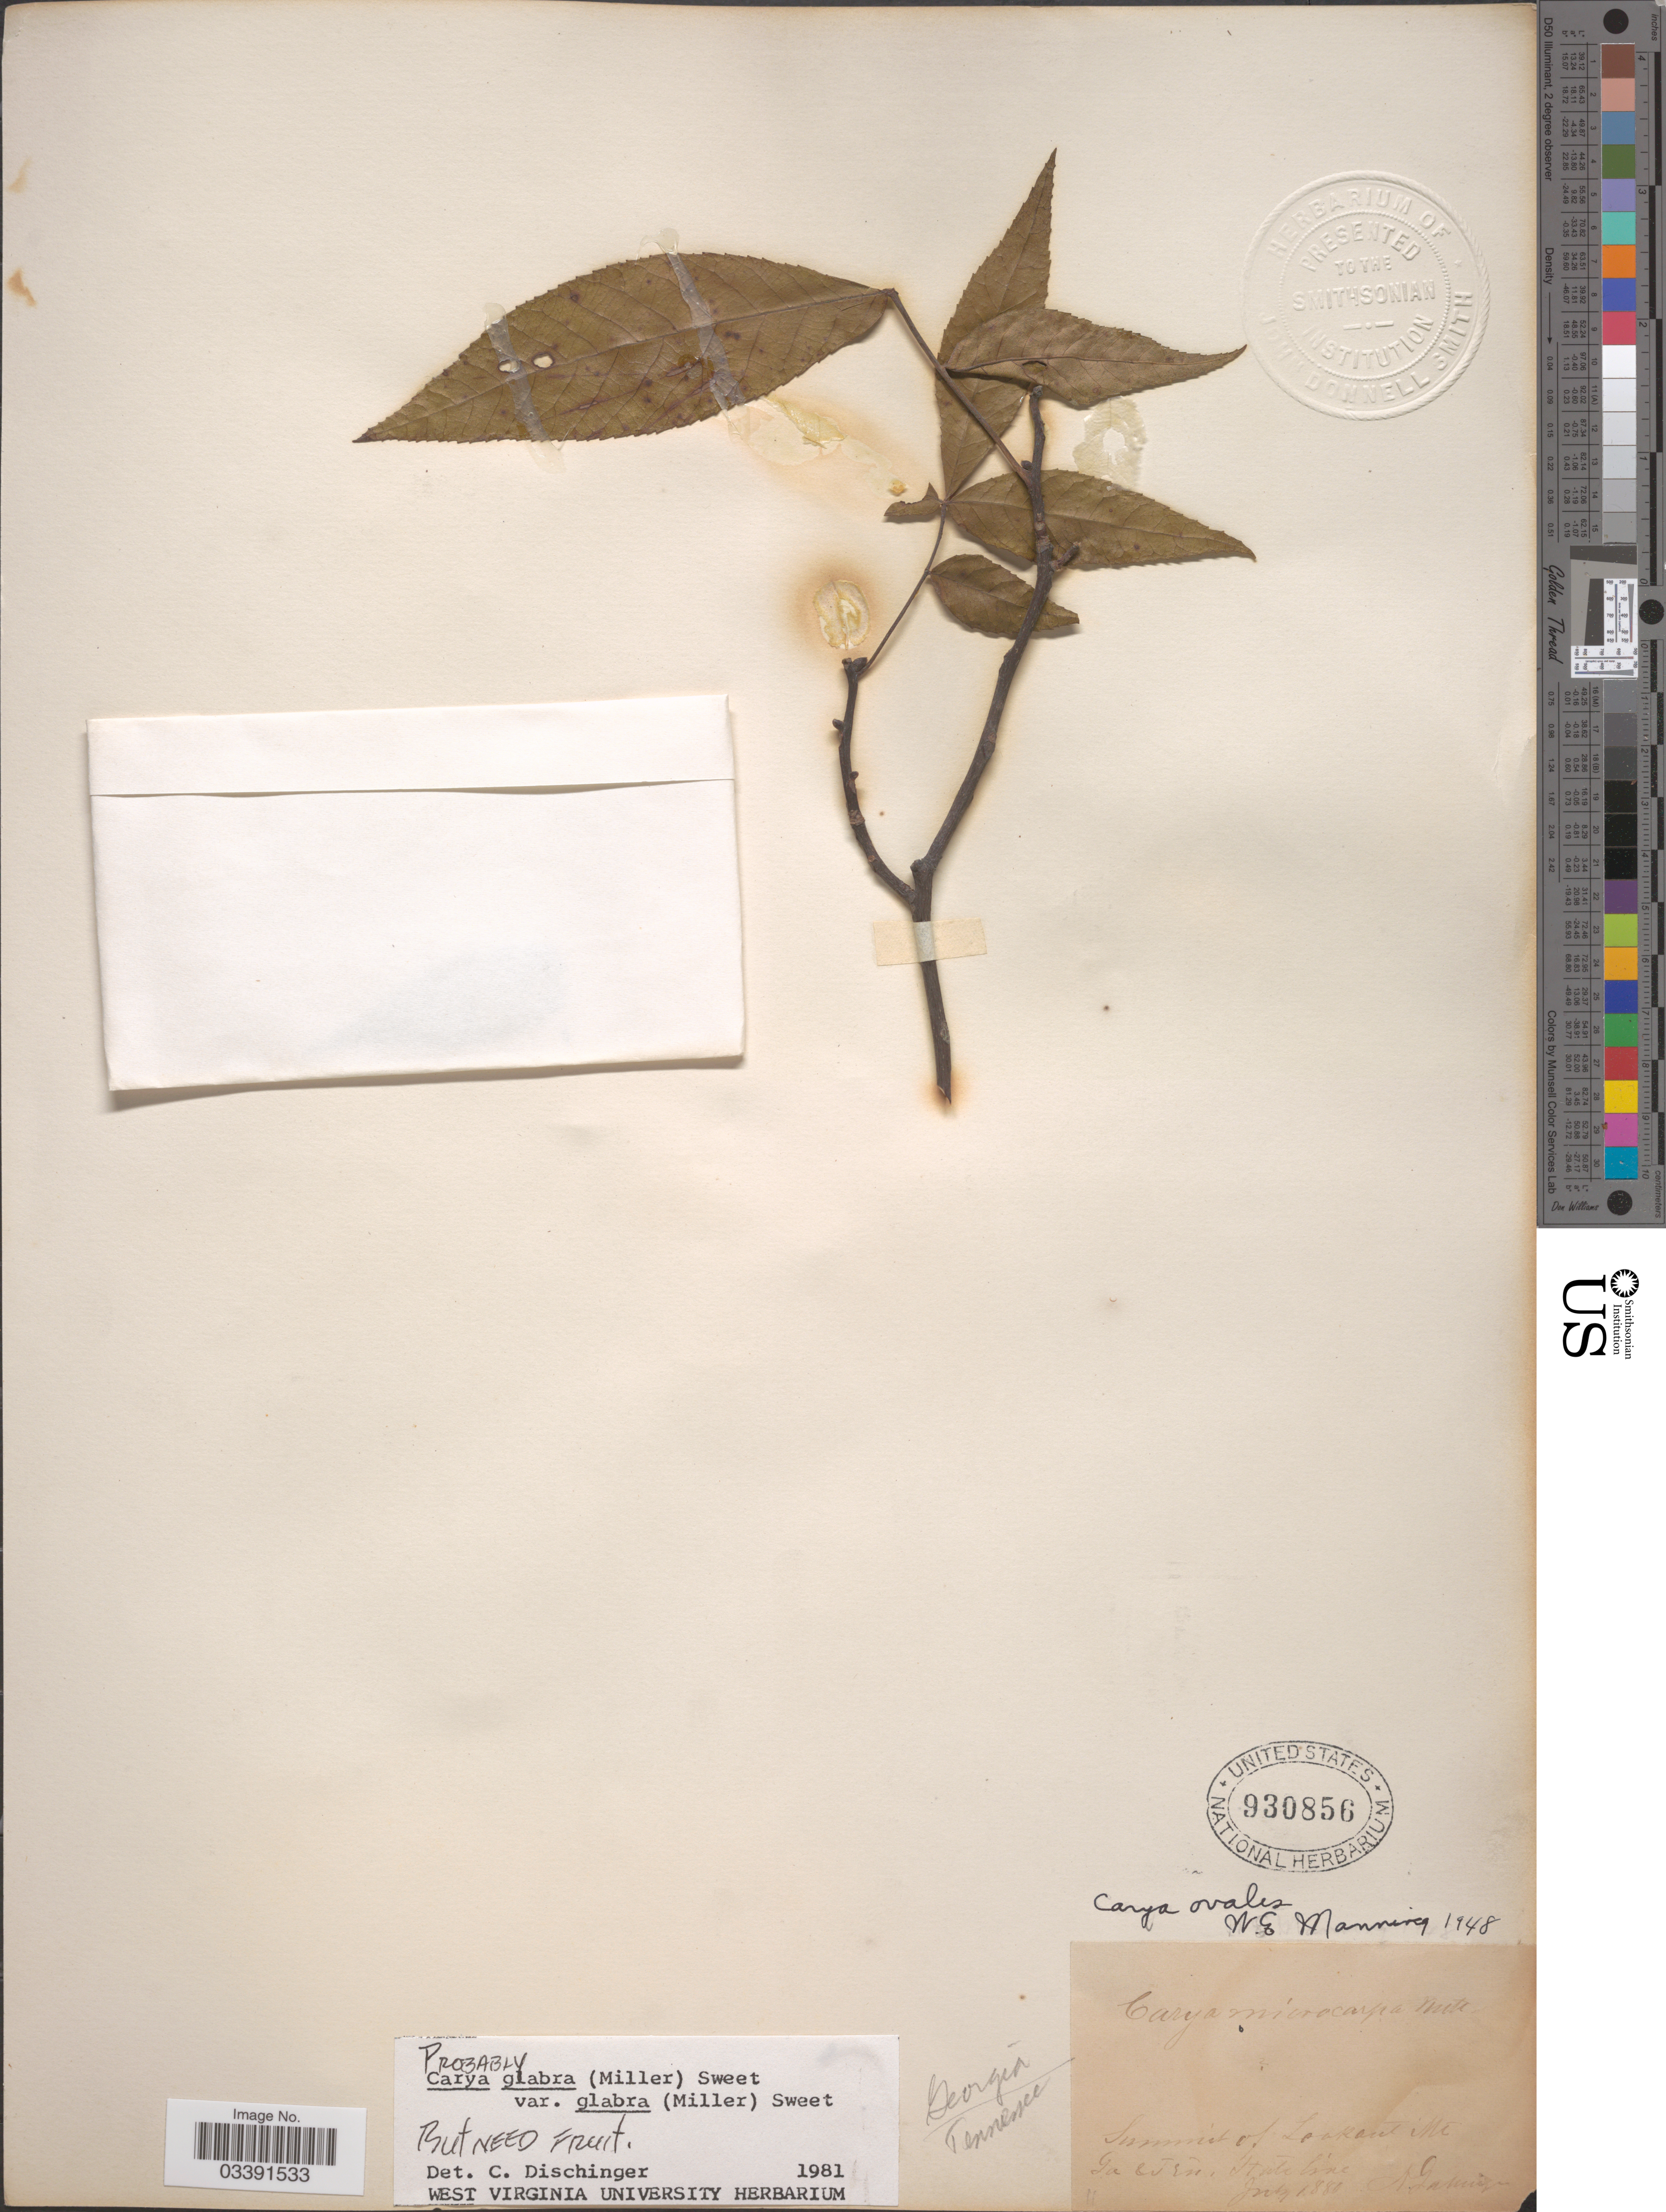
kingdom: Plantae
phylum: Tracheophyta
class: Magnoliopsida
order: Fagales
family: Juglandaceae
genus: Carya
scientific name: Carya glabra var. glabra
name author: (Mill.) Sweet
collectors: A. Gattinger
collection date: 1880-07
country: United States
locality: Summit of Lookout Mt. Ga & Ten. State line.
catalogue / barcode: US 930856